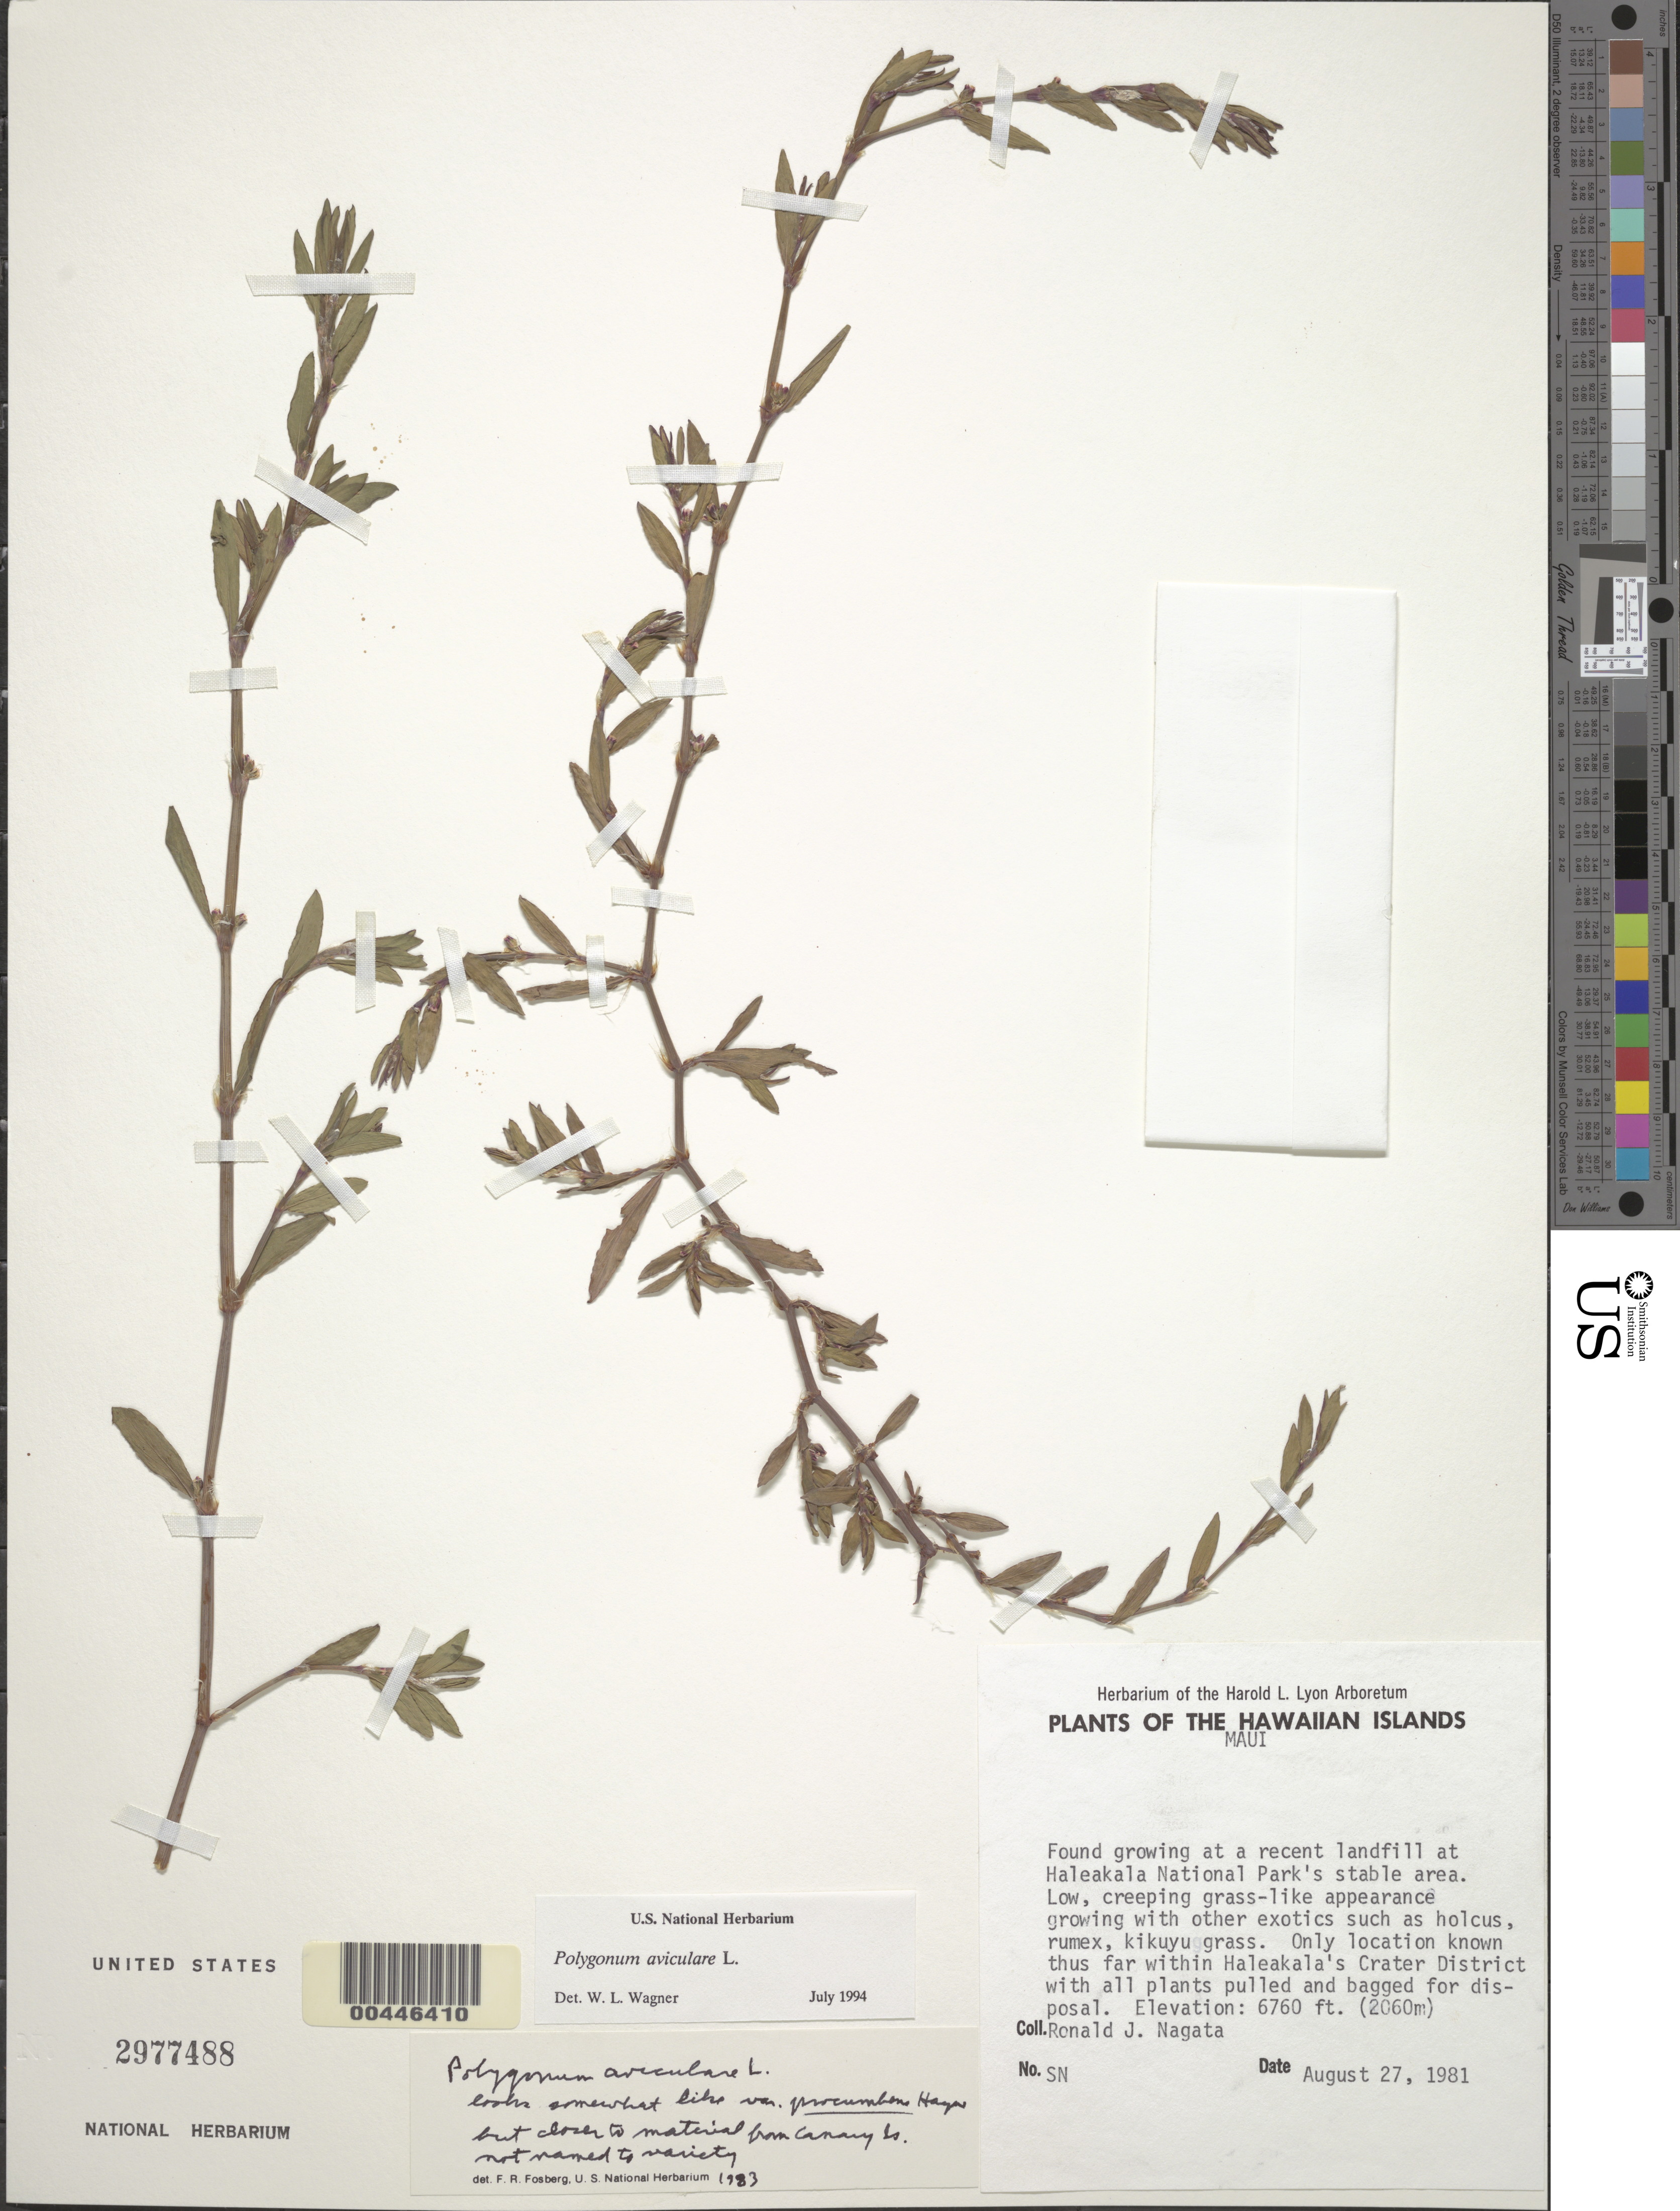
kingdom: Plantae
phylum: Tracheophyta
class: Magnoliopsida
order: Caryophyllales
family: Polygonaceae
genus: Polygonum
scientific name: Polygonum aviculare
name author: L.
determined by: Wagner, W. L., (BOT), Smithsonian Institution - National Museum of Natural History (UNITED STATES)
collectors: R. Nagata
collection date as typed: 27 Aug 1981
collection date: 1981-08-27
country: United States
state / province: Hawaii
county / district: Maui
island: Maui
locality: Haleakala National Park stable area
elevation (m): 2060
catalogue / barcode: US 2977488